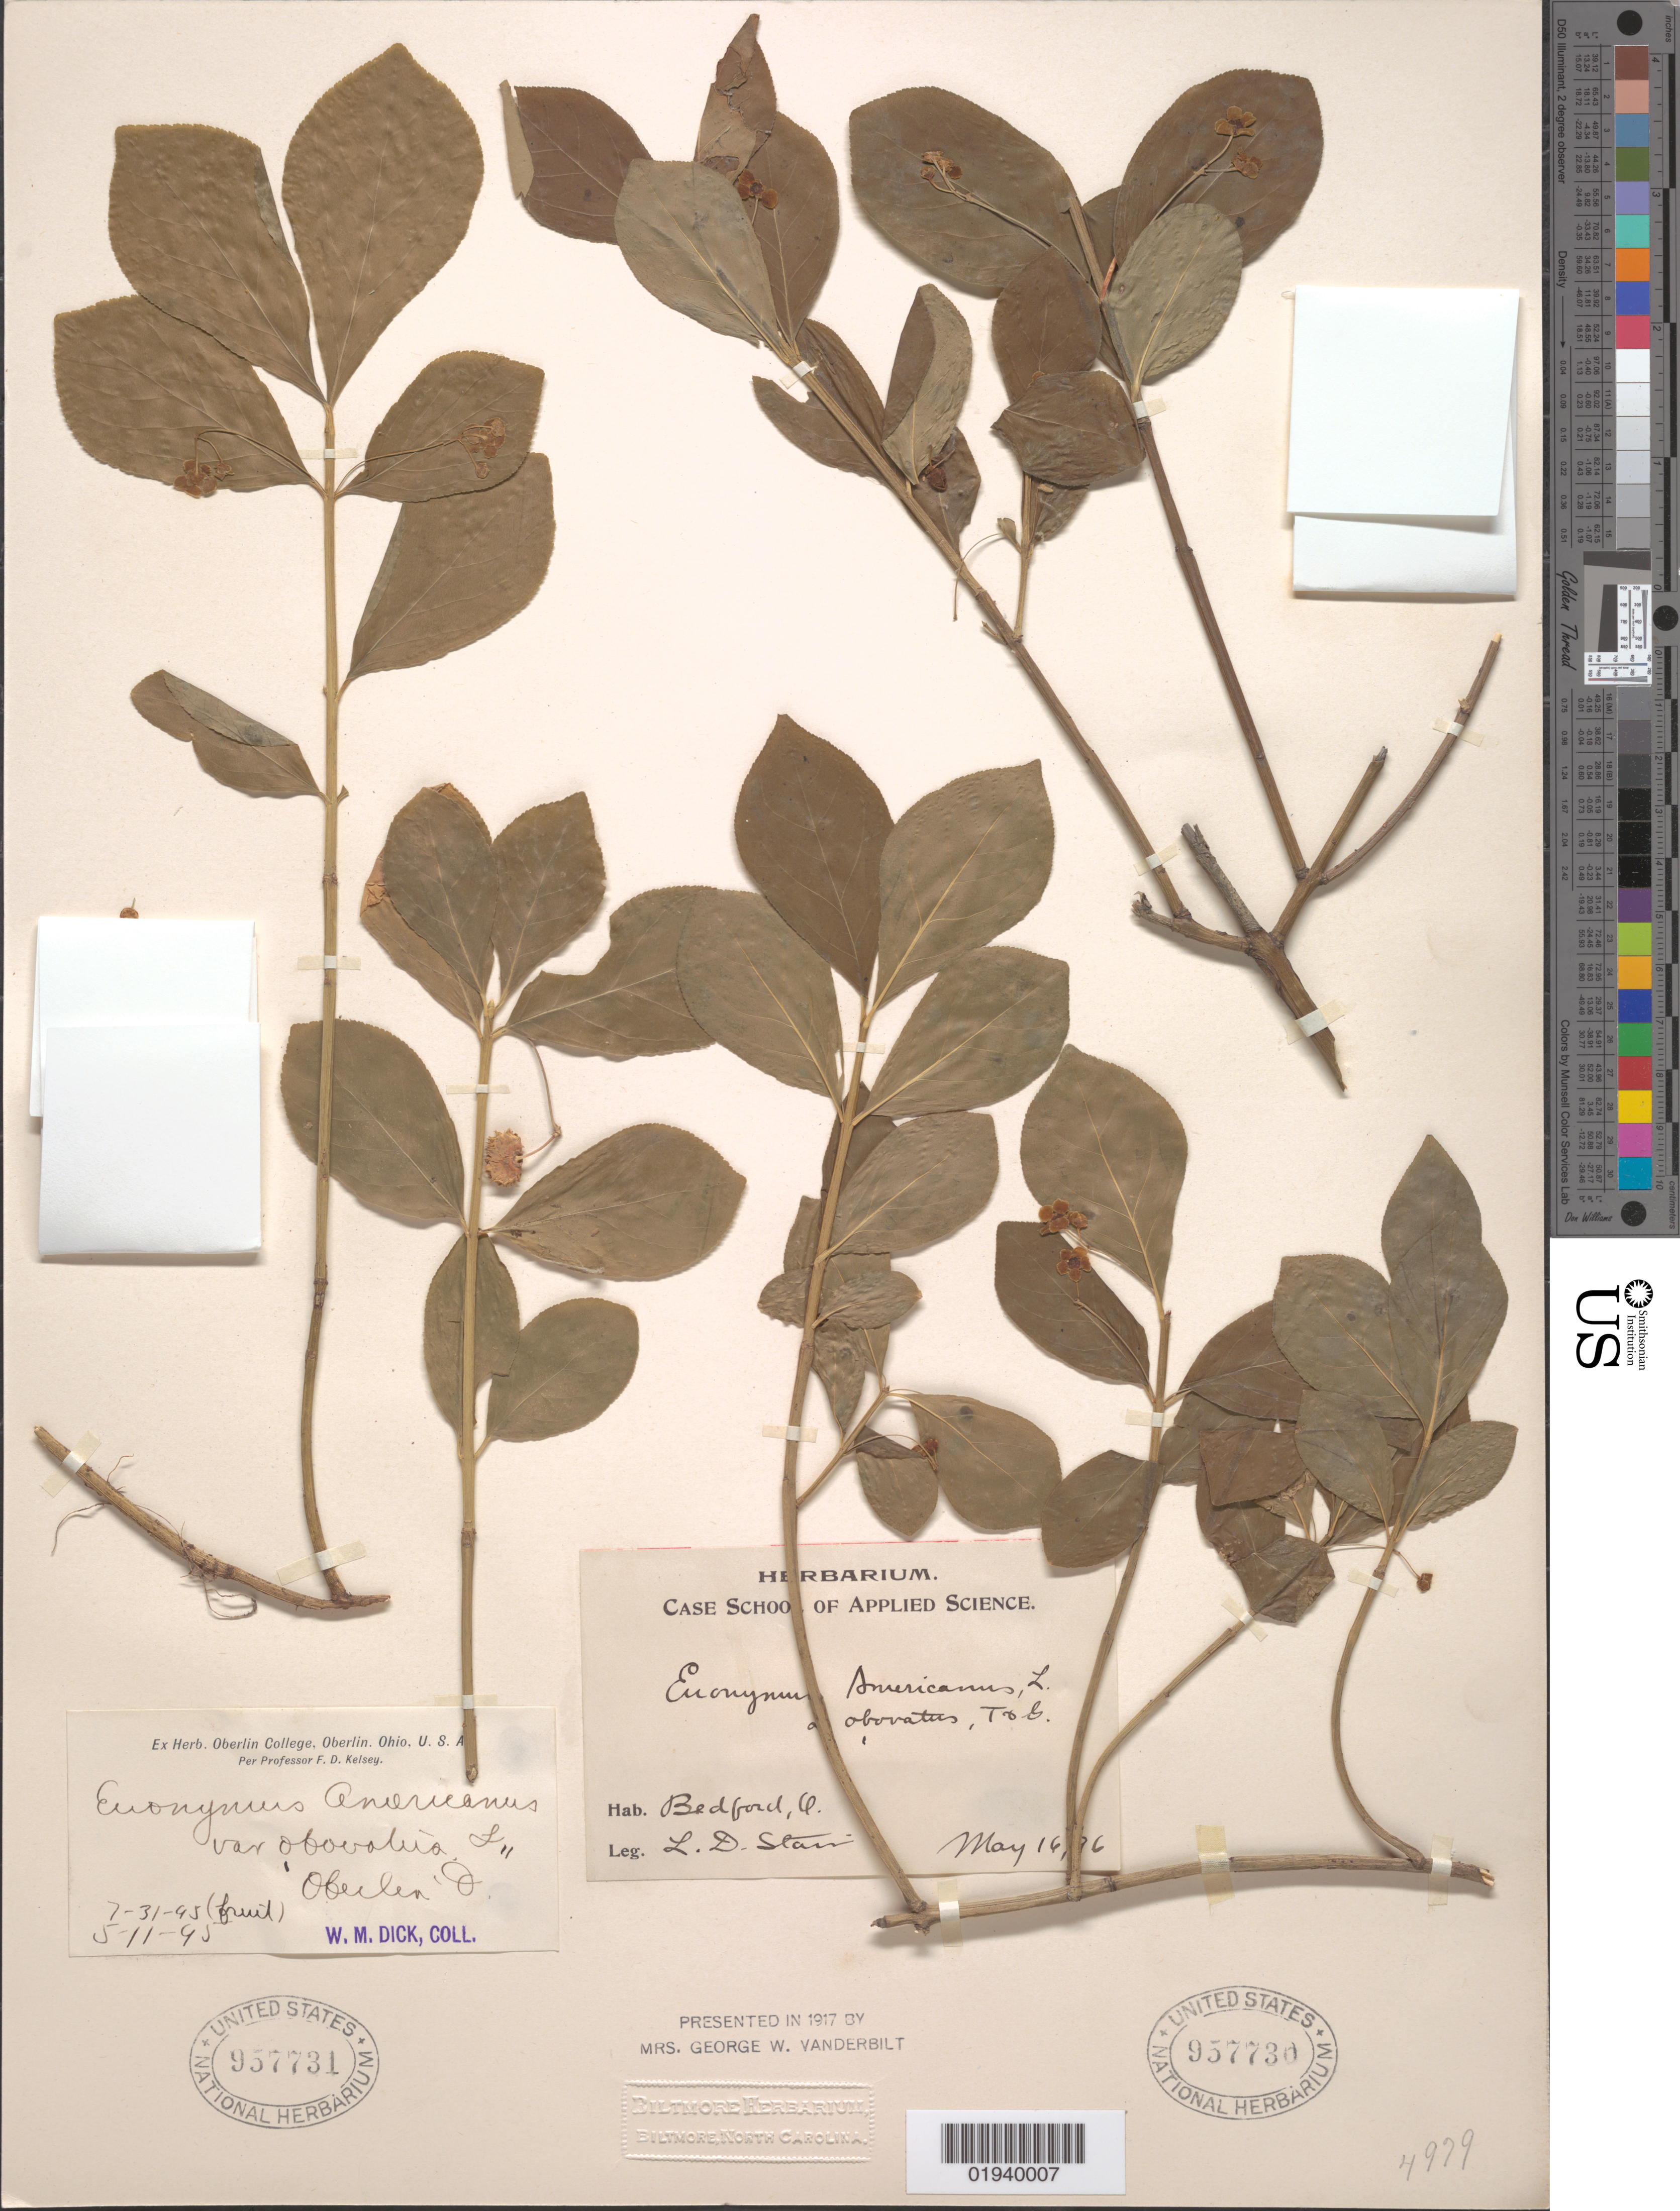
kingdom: Plantae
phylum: Tracheophyta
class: Magnoliopsida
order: Celastrales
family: Celastraceae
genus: Euonymus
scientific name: Euonymus americanus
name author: L.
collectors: L. Stair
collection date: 1896-05-16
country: United States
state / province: Ohio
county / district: Cuyahoga County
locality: Bedford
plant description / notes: Collector hard to read: L. D. Sta[?]; Mounted on same sheet as: US# 957731, BC 01940007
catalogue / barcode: US 957730